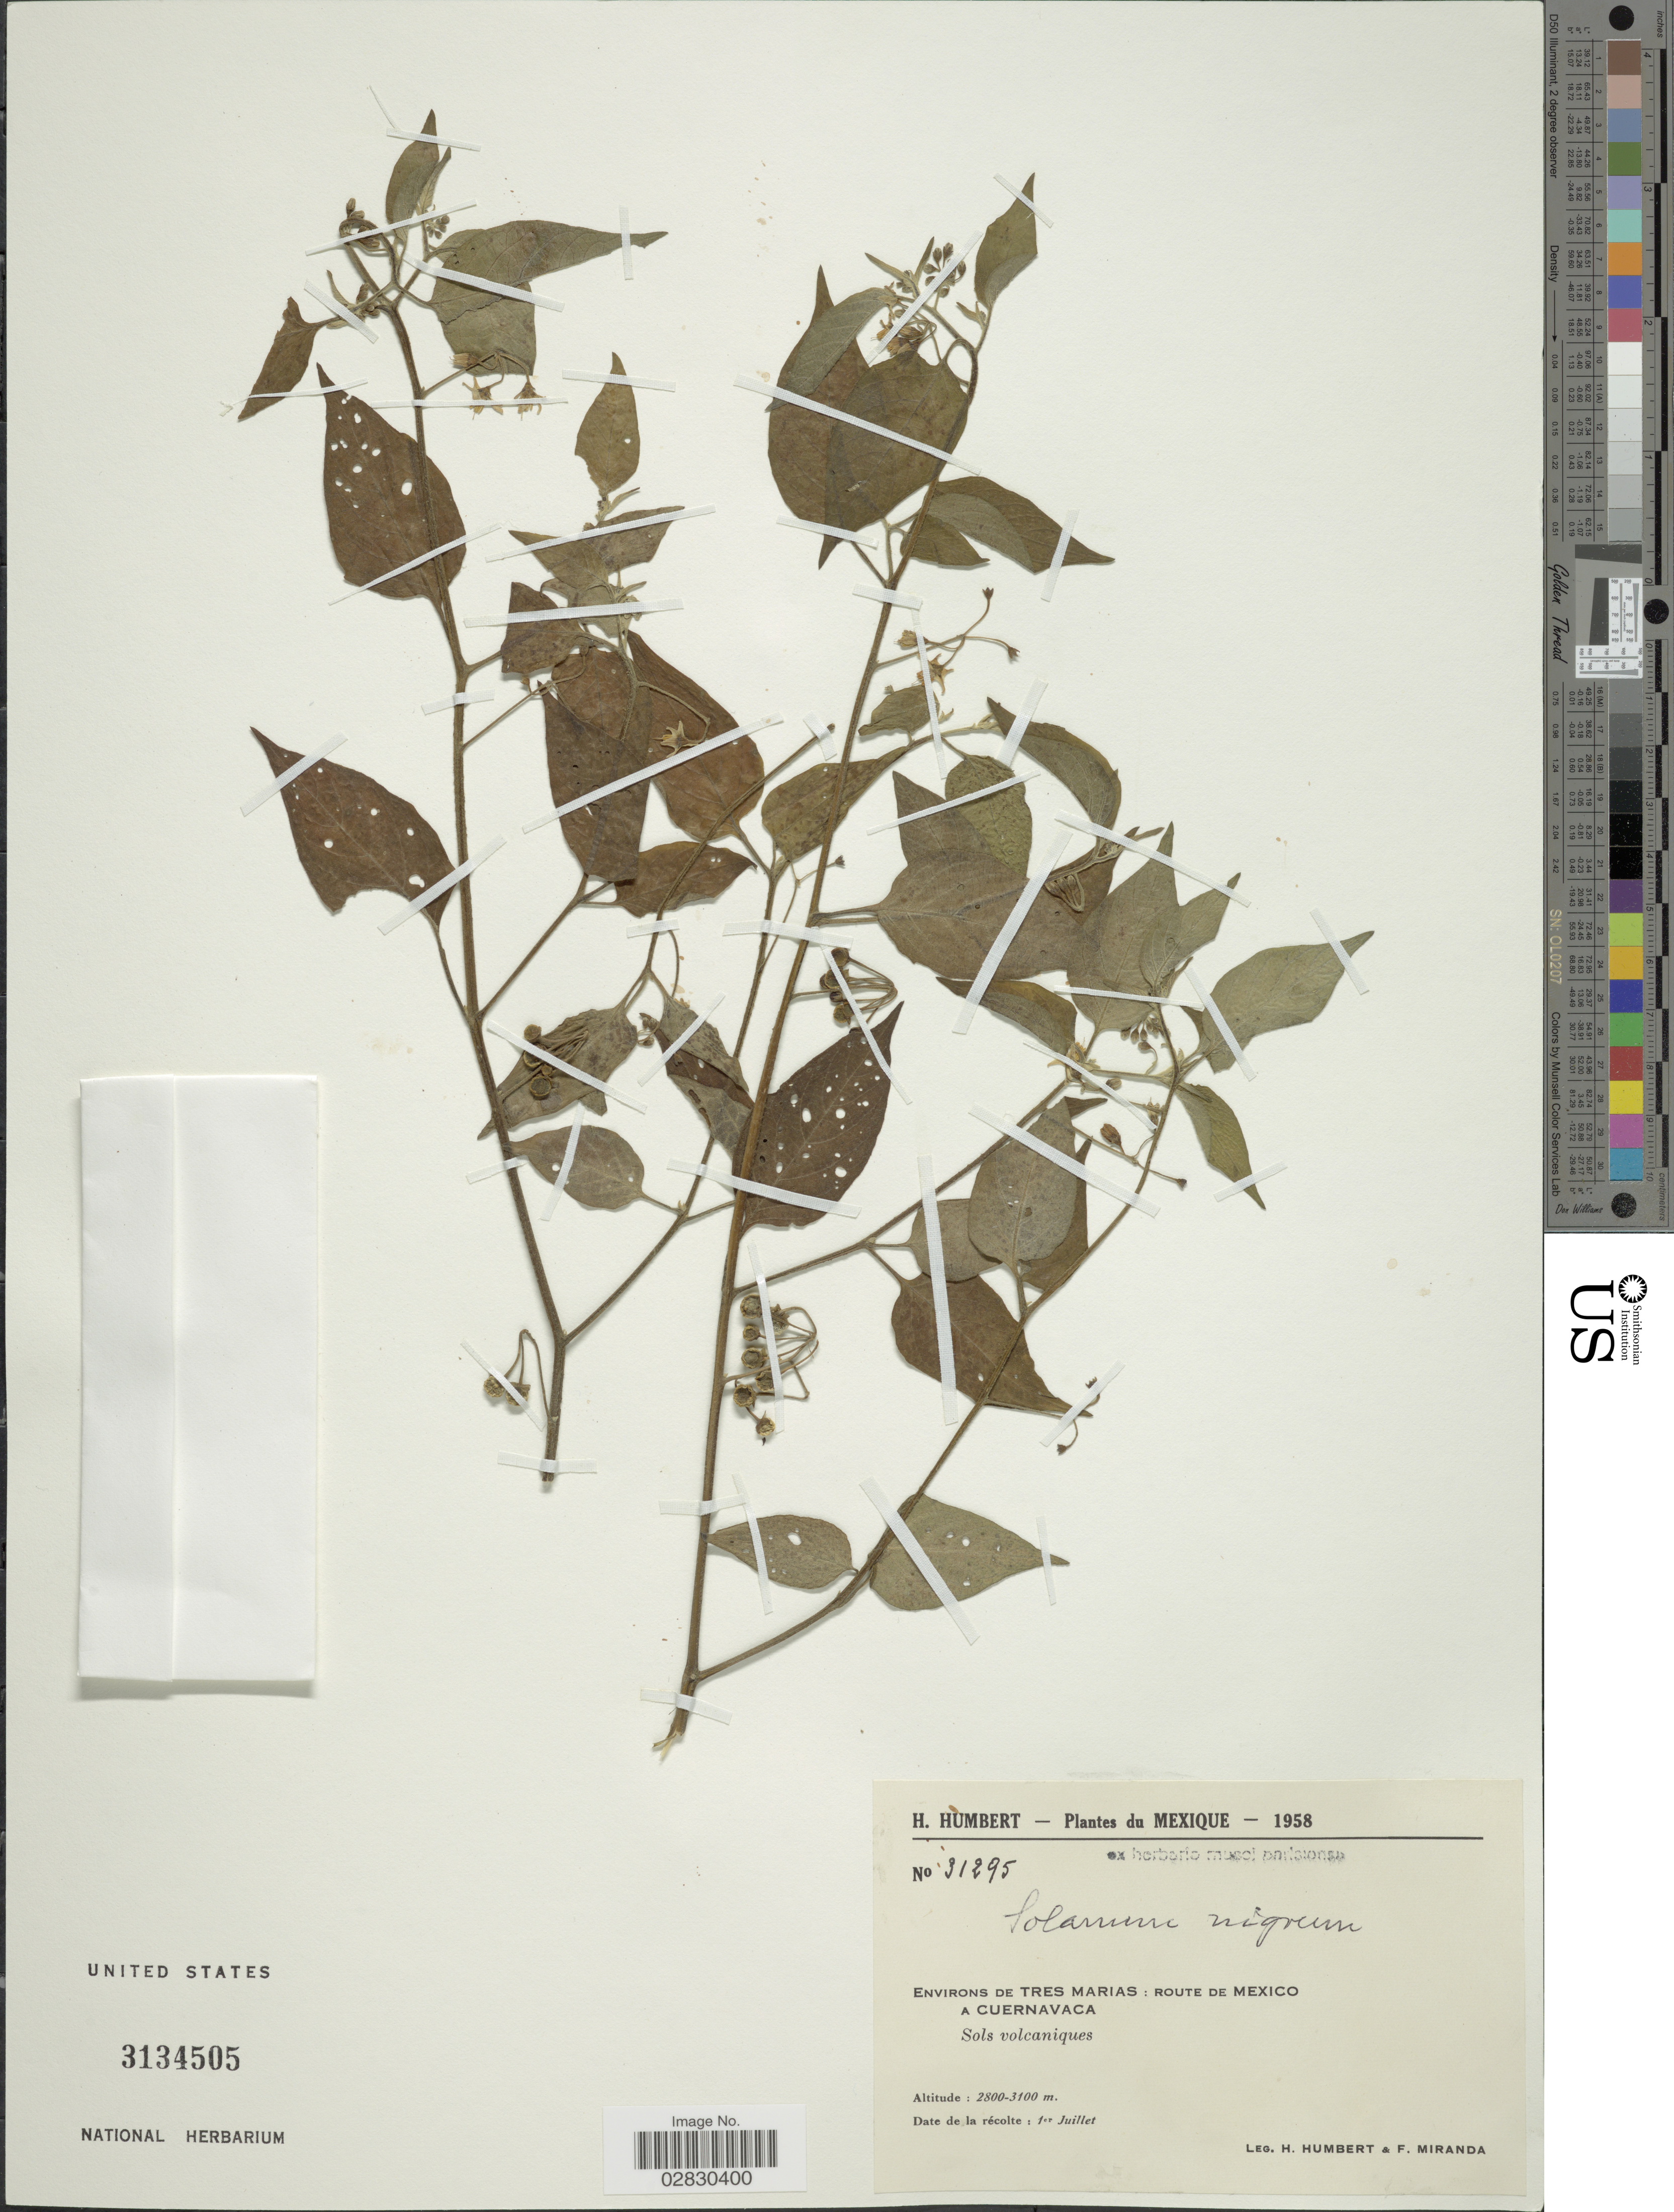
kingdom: Plantae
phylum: Tracheophyta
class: Magnoliopsida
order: Solanales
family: Solanaceae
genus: Solanum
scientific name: Solanum douglasii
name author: Dunal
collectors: H. Humbert & F. Miranda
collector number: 31295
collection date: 1958-07-01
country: Mexico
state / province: Nayarit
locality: Environs de Tres Marias: Route de Mexico a Cuernavaca.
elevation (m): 2800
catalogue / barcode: US 3134505